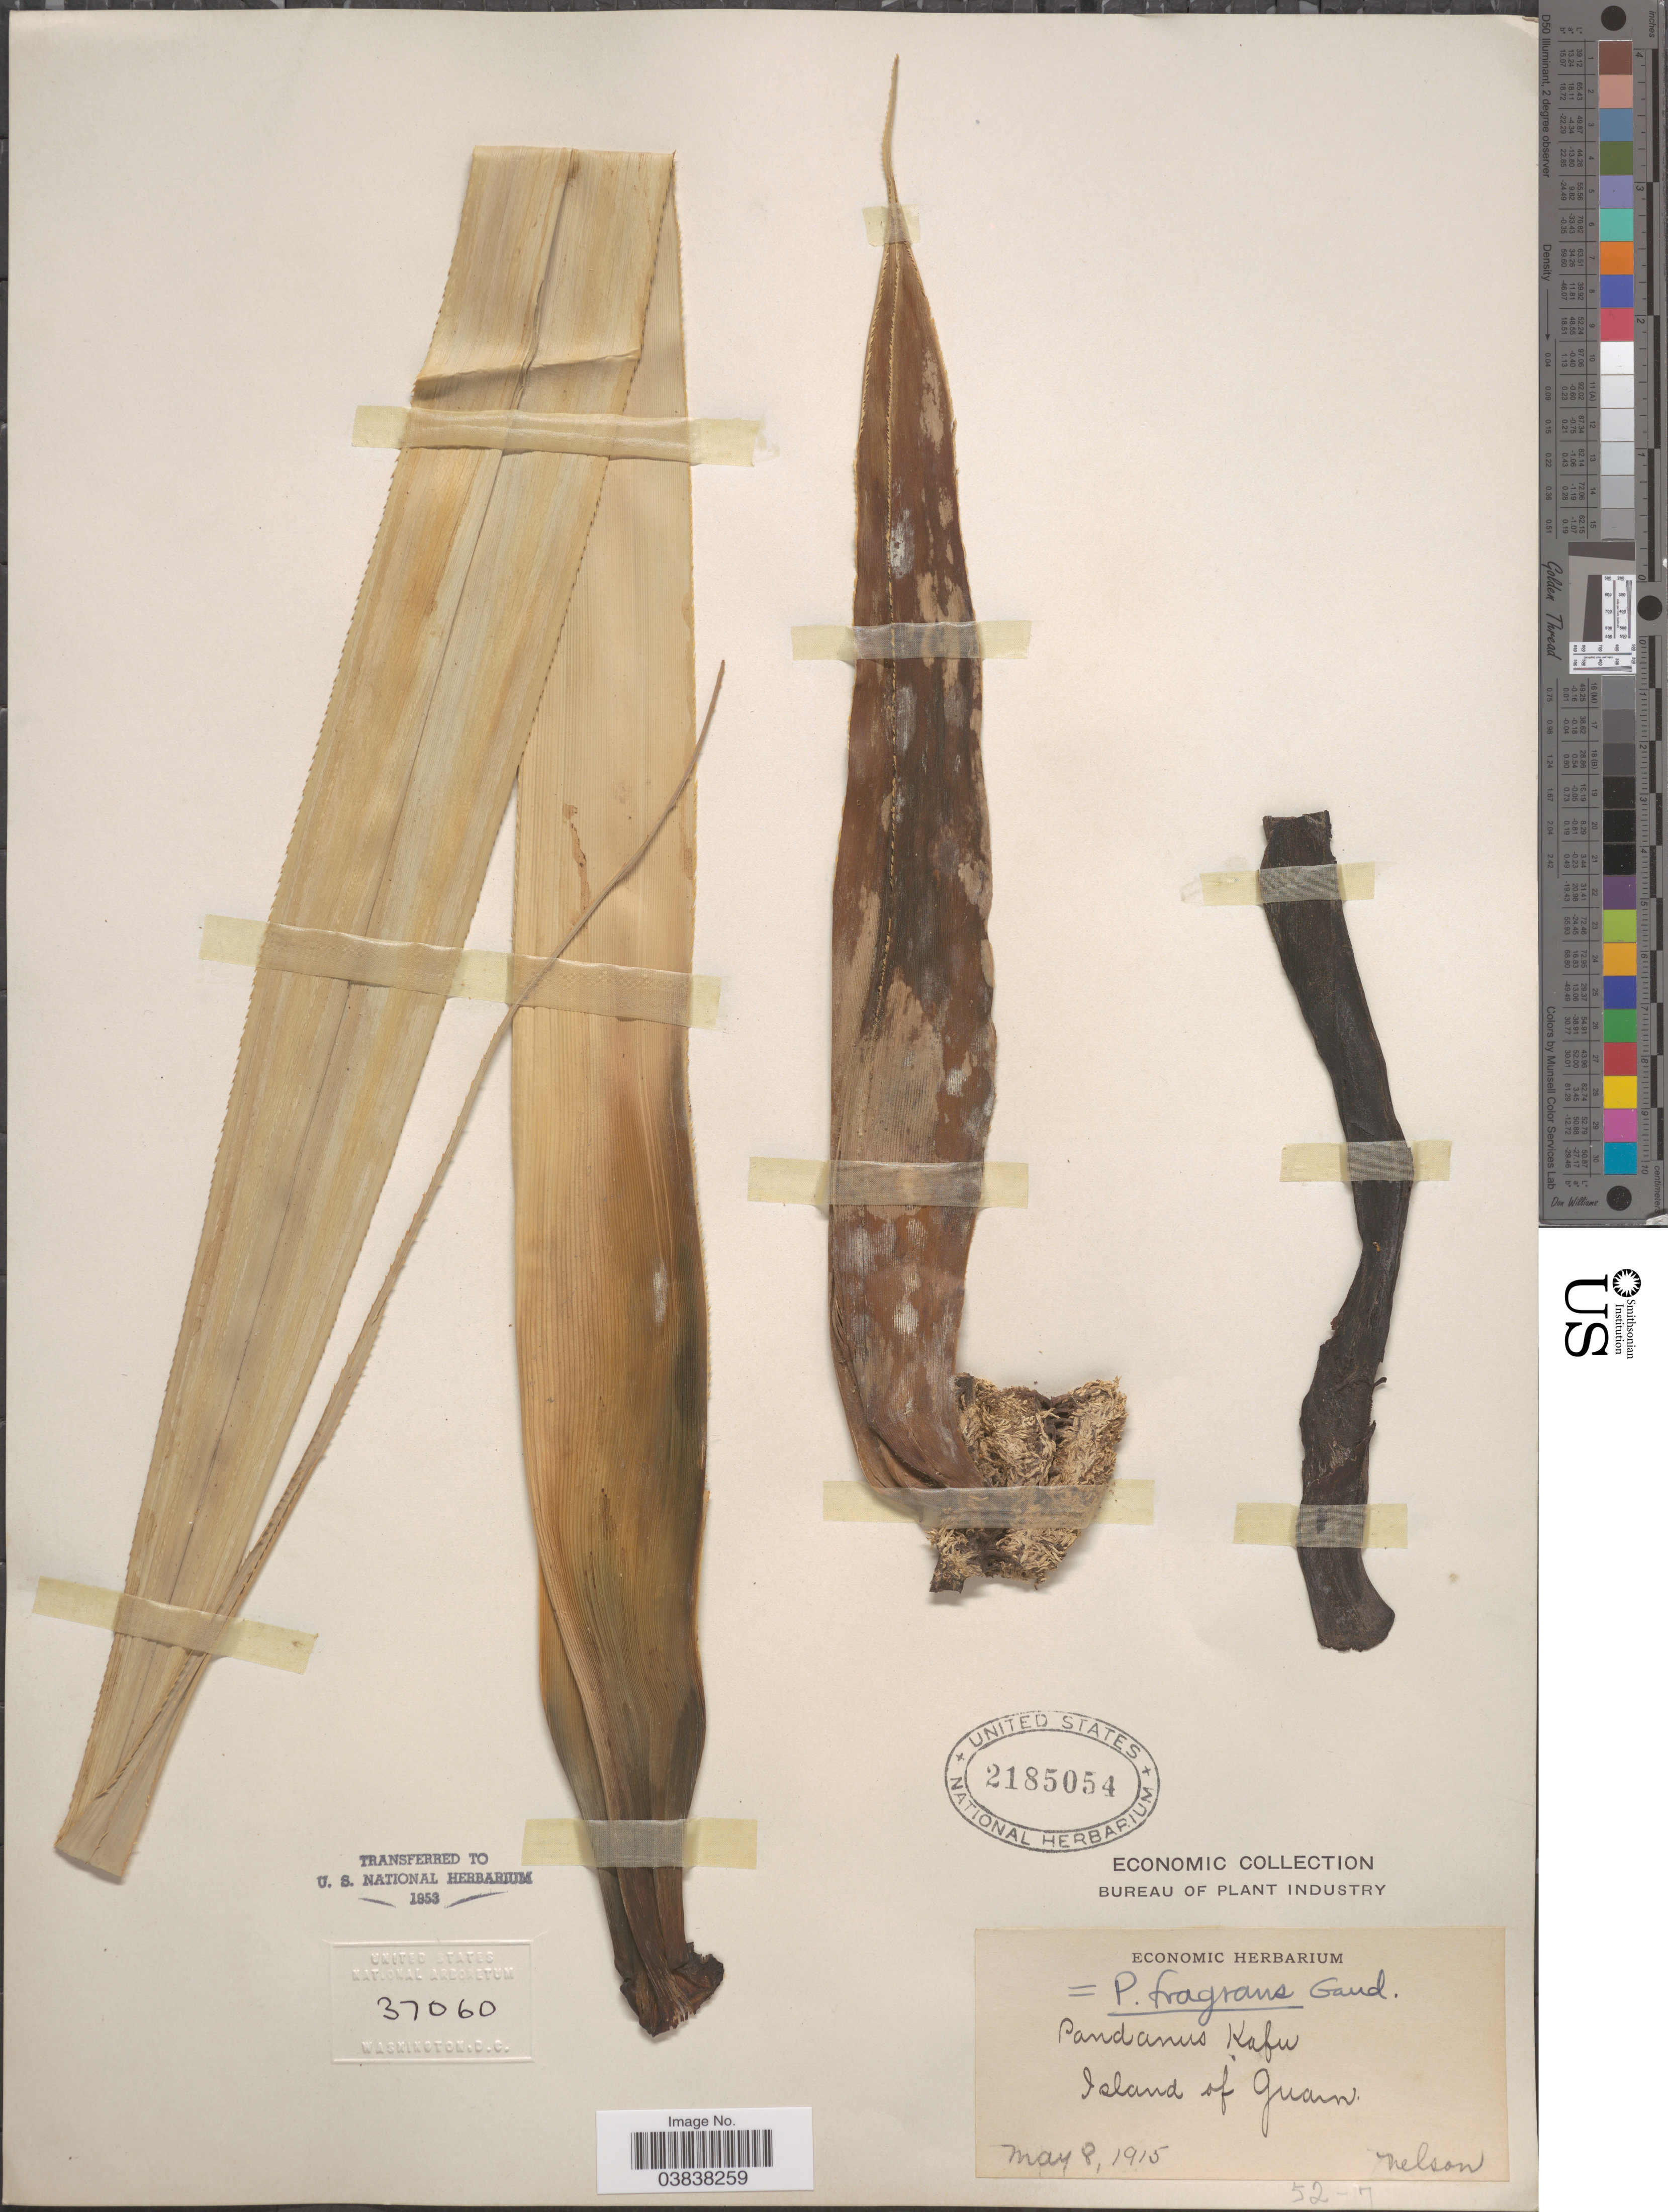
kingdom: Plantae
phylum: Tracheophyta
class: Liliopsida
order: Pandanales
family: Pandanaceae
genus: Pandanus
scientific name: Pandanus kafu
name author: Martelli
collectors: Nelson, --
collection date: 1915-05-08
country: Guam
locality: Island of Guam.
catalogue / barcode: US 2185054